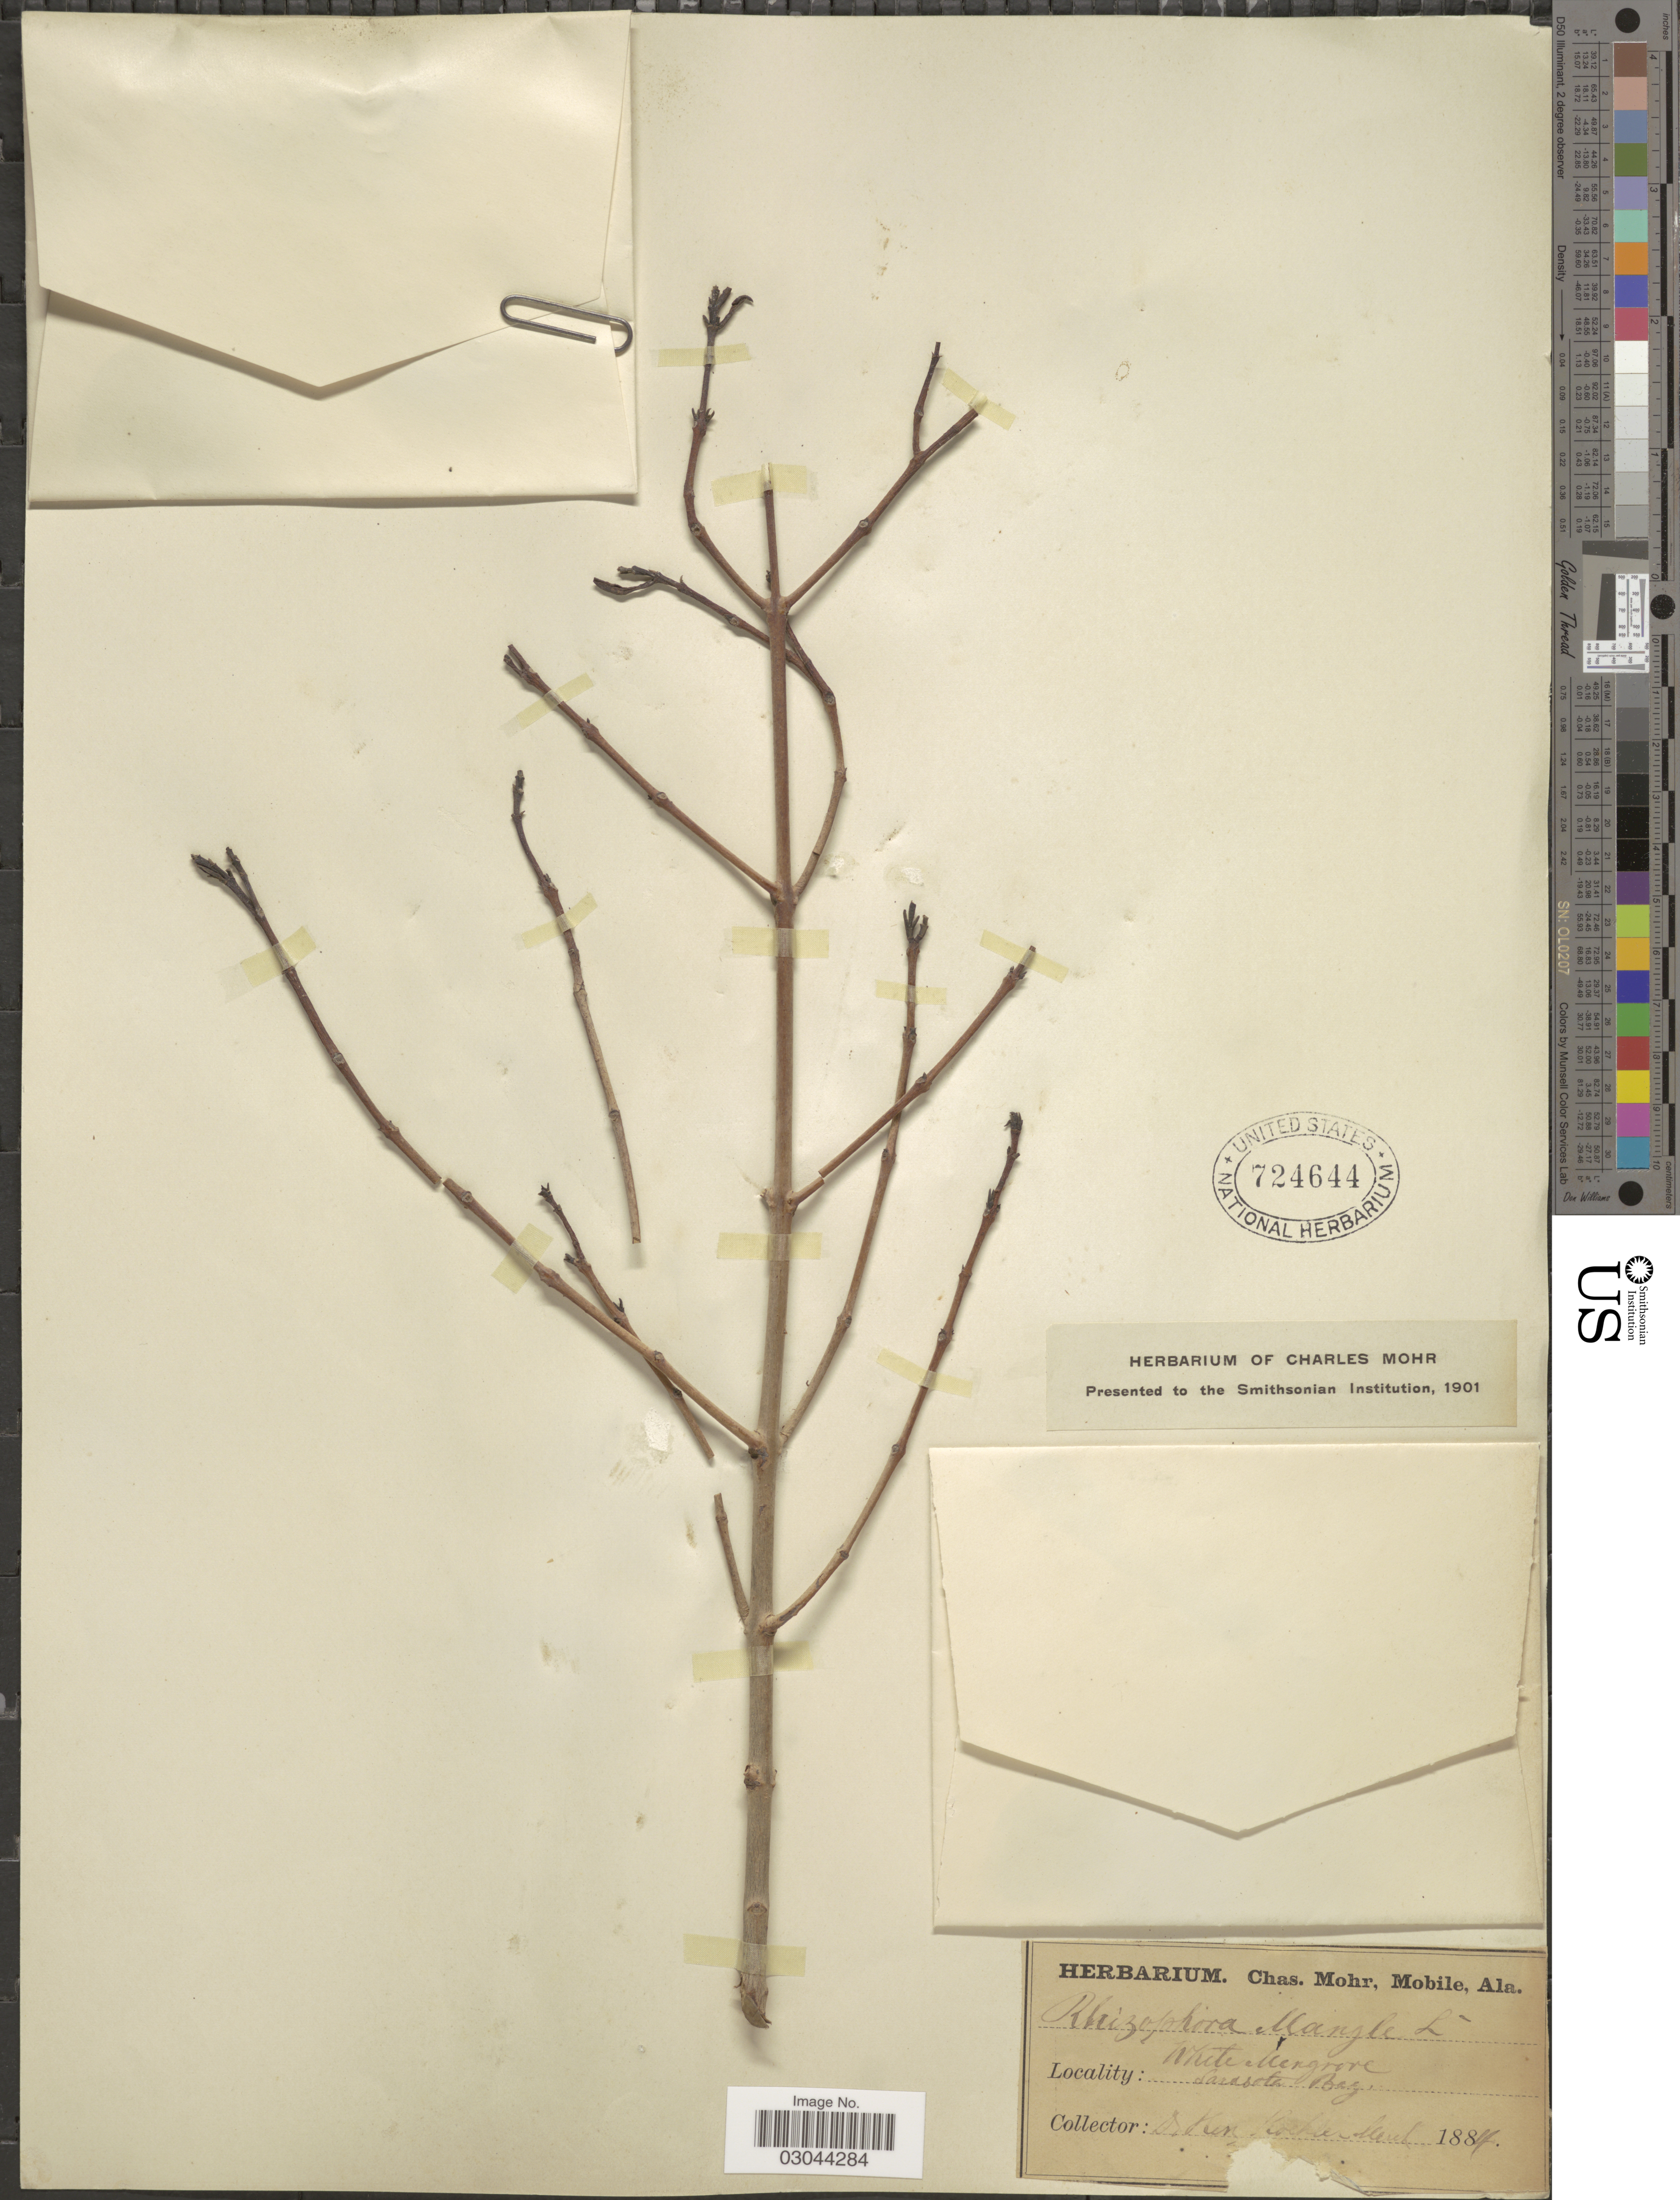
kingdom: Plantae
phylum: Tracheophyta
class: Magnoliopsida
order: Malpighiales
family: Rhizophoraceae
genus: Rhizophora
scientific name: Rhizophora mangle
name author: L.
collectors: H. Koehler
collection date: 1884-03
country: United States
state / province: Alabama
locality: Sarasota Bay.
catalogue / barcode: US 724644